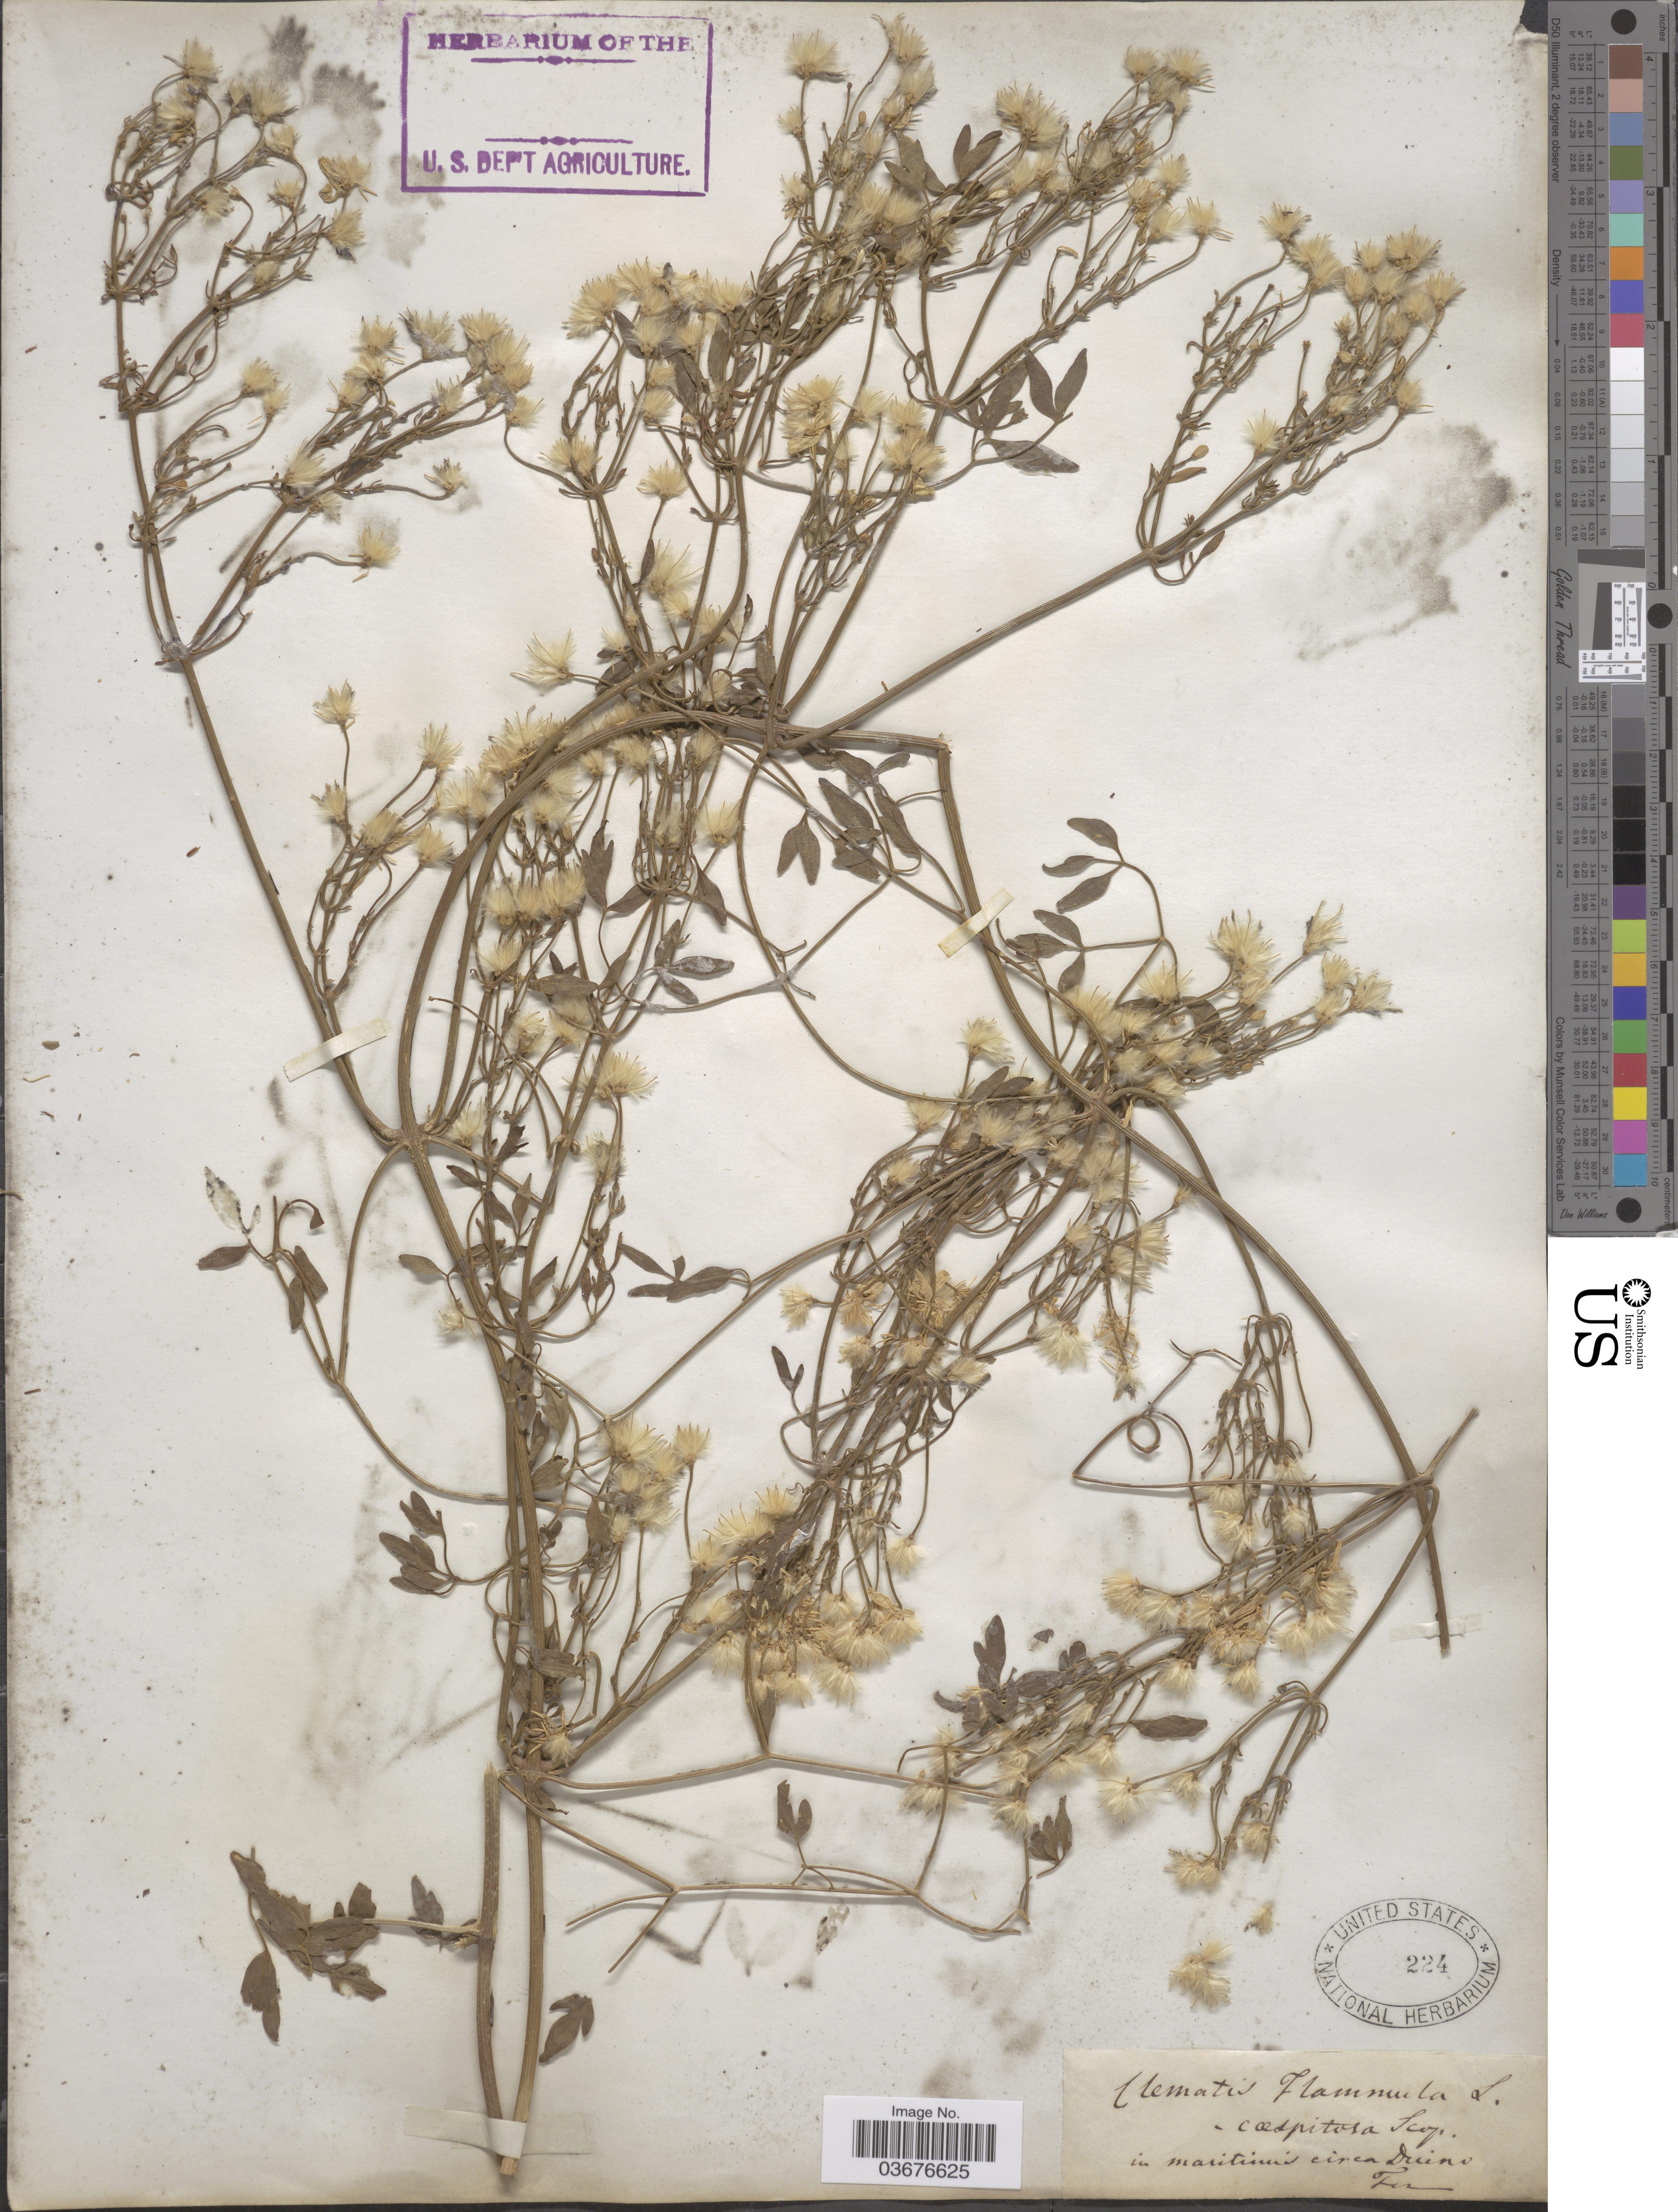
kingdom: Plantae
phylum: Tracheophyta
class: Magnoliopsida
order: Ranunculales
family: Ranunculaceae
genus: Clematis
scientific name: Clematis flammula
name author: L.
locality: Maritiemis circa Drieno [interpreted].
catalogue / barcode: US 224